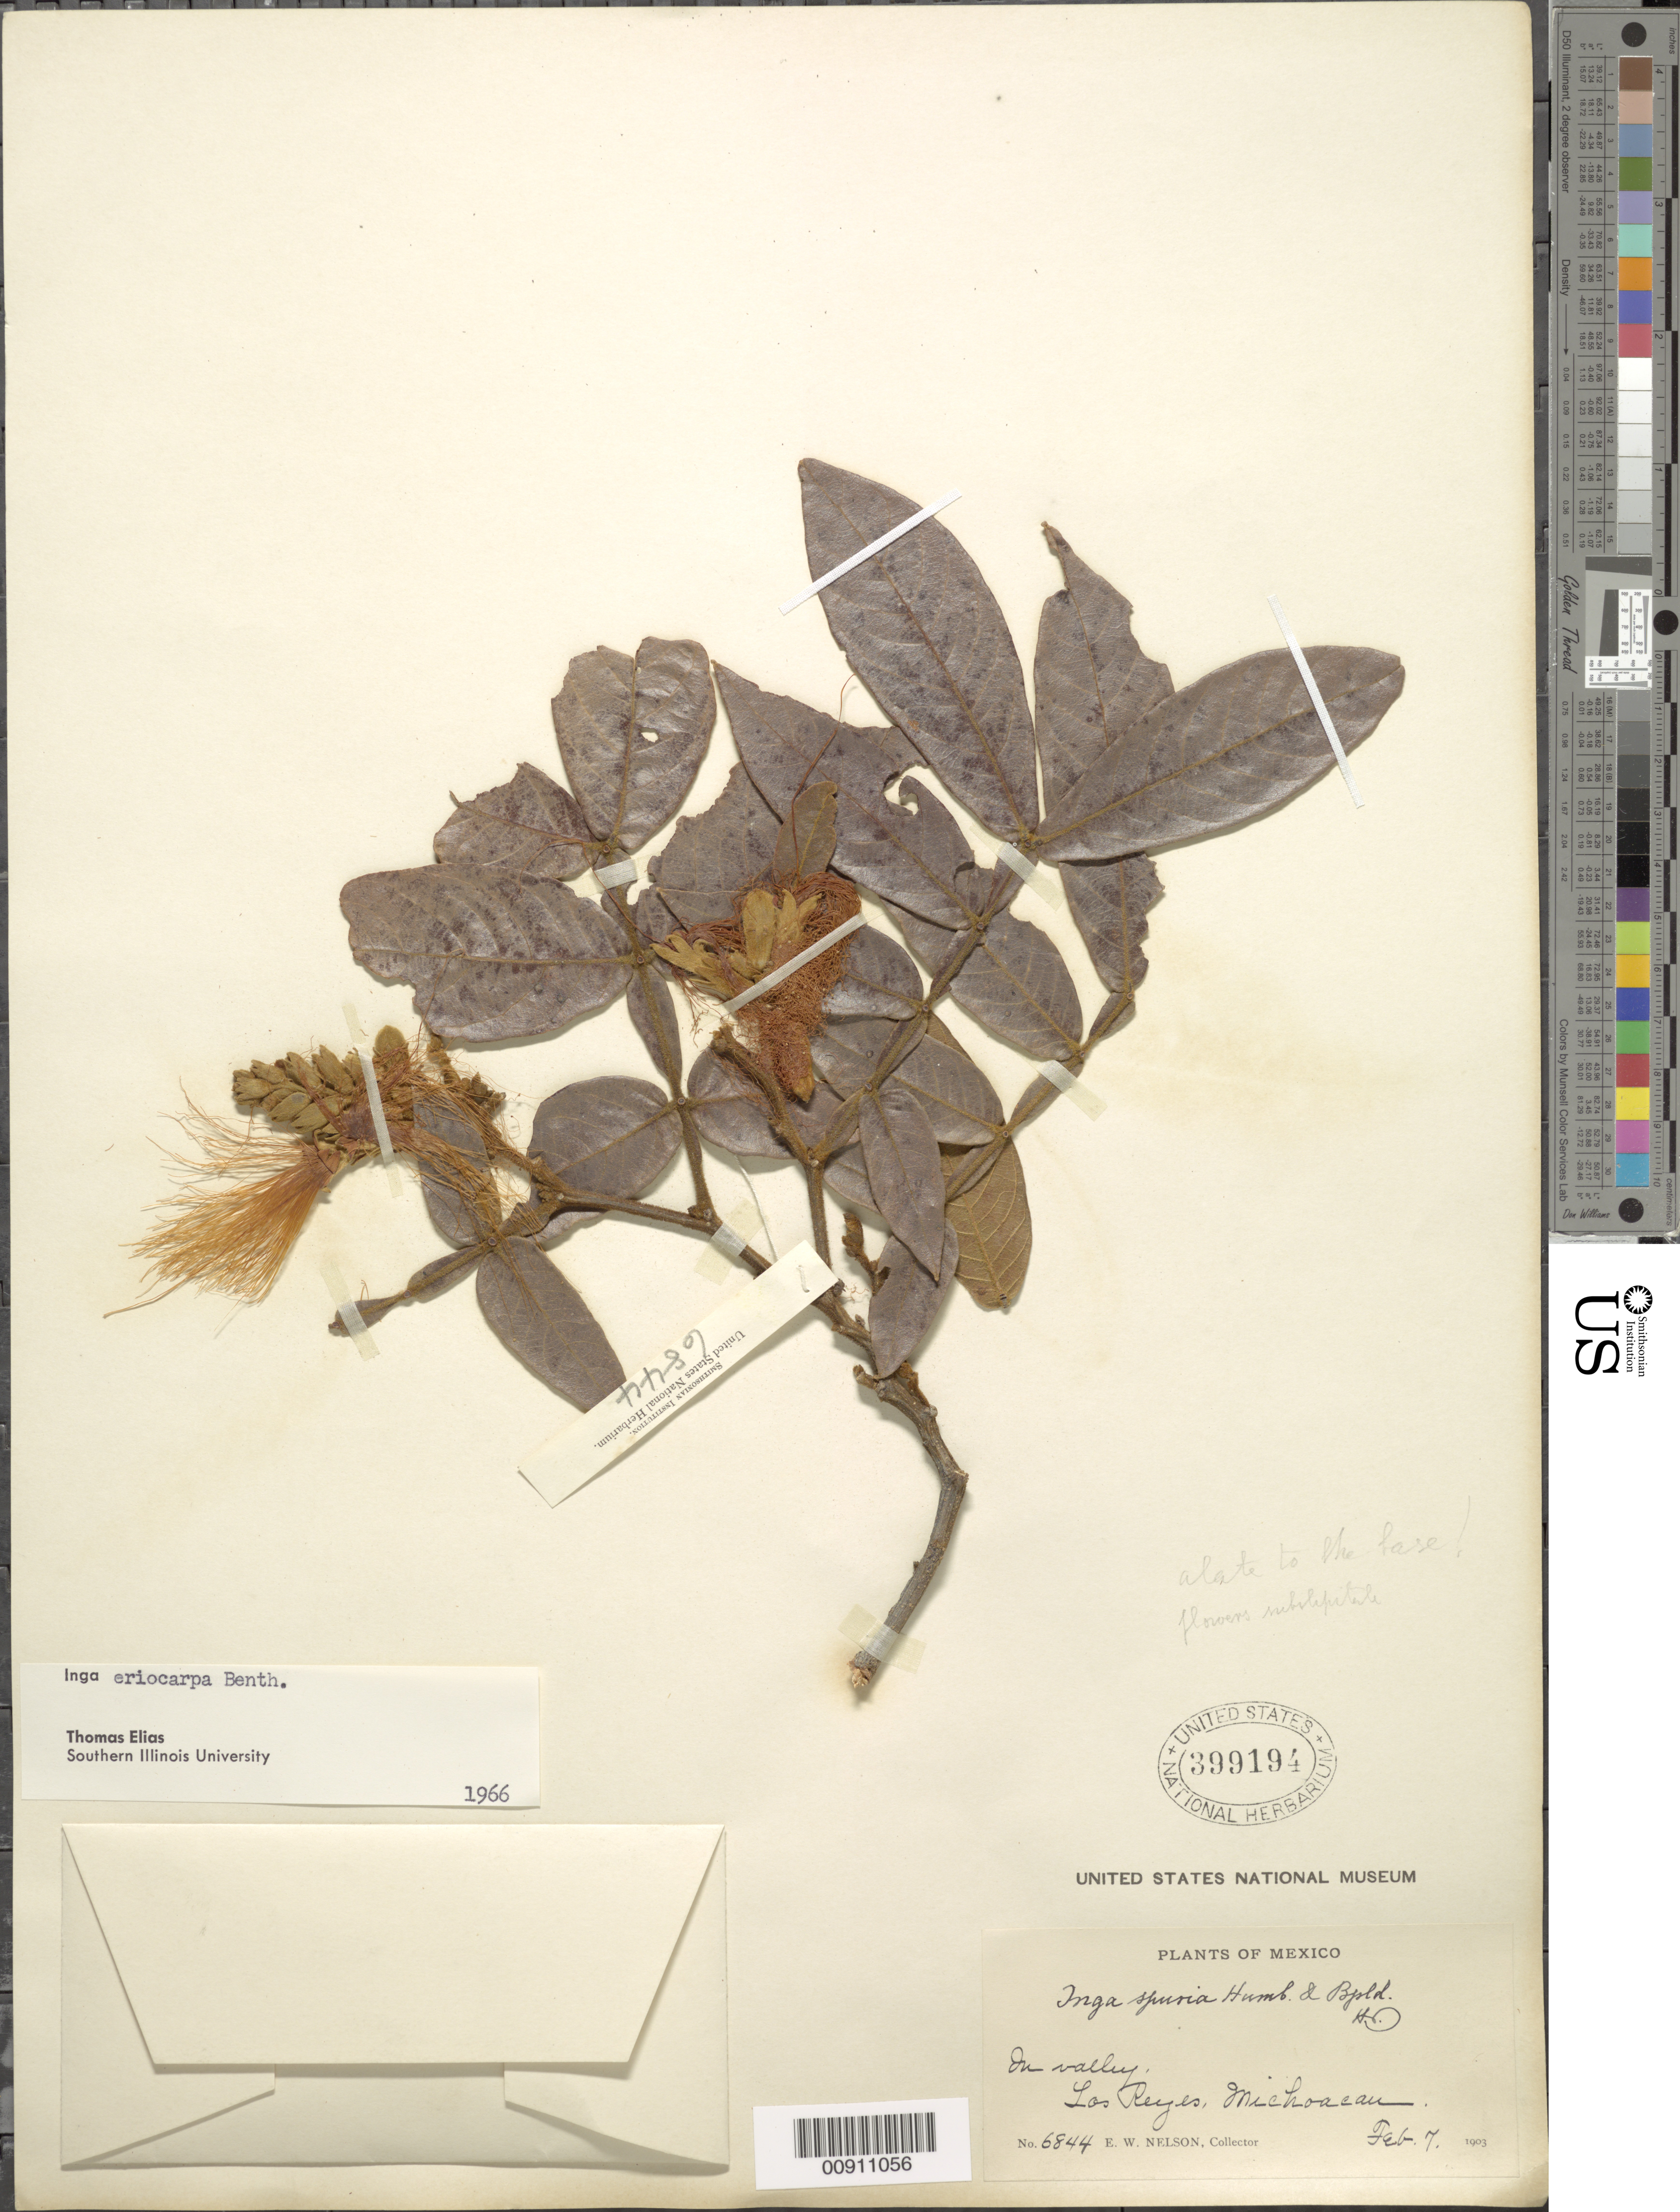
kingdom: Plantae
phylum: Tracheophyta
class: Magnoliopsida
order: Fabales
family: Fabaceae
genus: Inga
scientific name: Inga vera subsp. eriocarpa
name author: (Benth.) J. León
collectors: E. W. Nelson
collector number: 6844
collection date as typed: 07 Feb 1903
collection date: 1903-02-07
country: Mexico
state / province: Michoacán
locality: Los Reyes, Michoacán.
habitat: In valley.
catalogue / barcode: US 399194